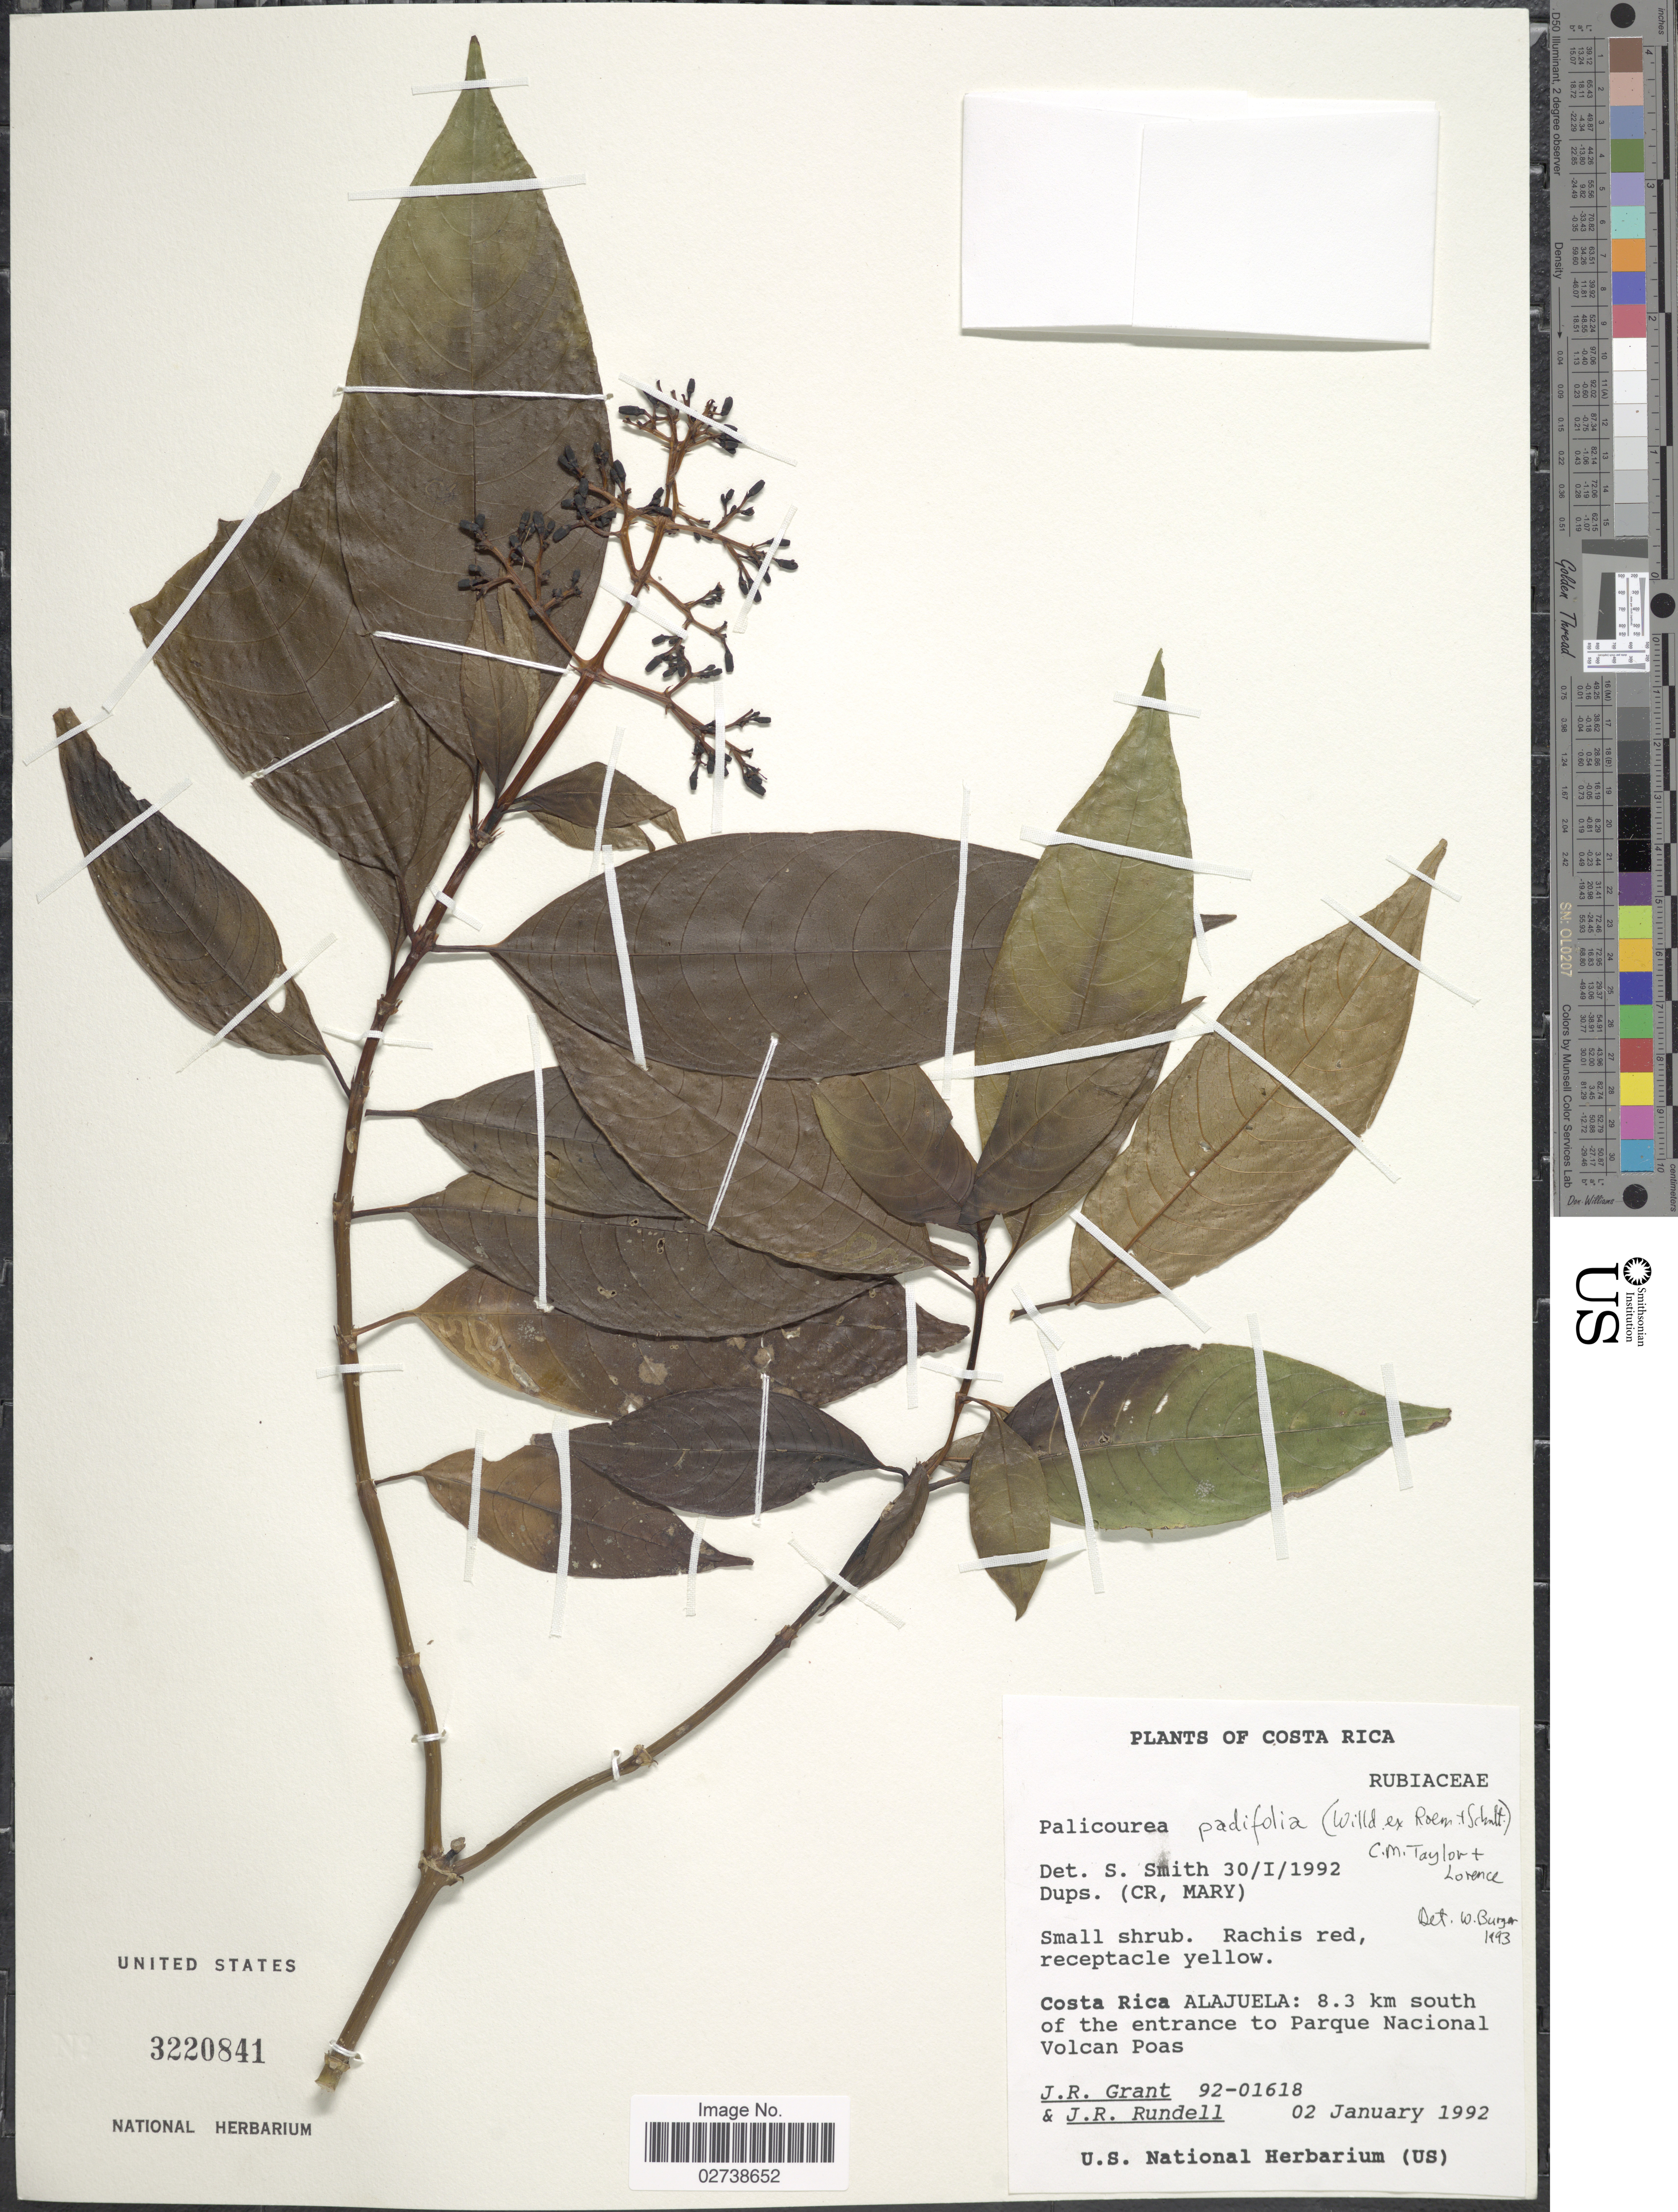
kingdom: Plantae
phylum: Tracheophyta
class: Magnoliopsida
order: Gentianales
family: Rubiaceae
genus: Palicourea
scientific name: Palicourea padifolia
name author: (Humb. & Bonpl. ex Roem. & Schult.) C.M. Taylor & Lorence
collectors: J. Grant & J. R. Rundell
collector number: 92-01618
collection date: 1992-01-02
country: Costa Rica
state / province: Alajuela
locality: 8.3 km south of the entrance to Parque Nacional Volcan Poas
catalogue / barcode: US 3220841